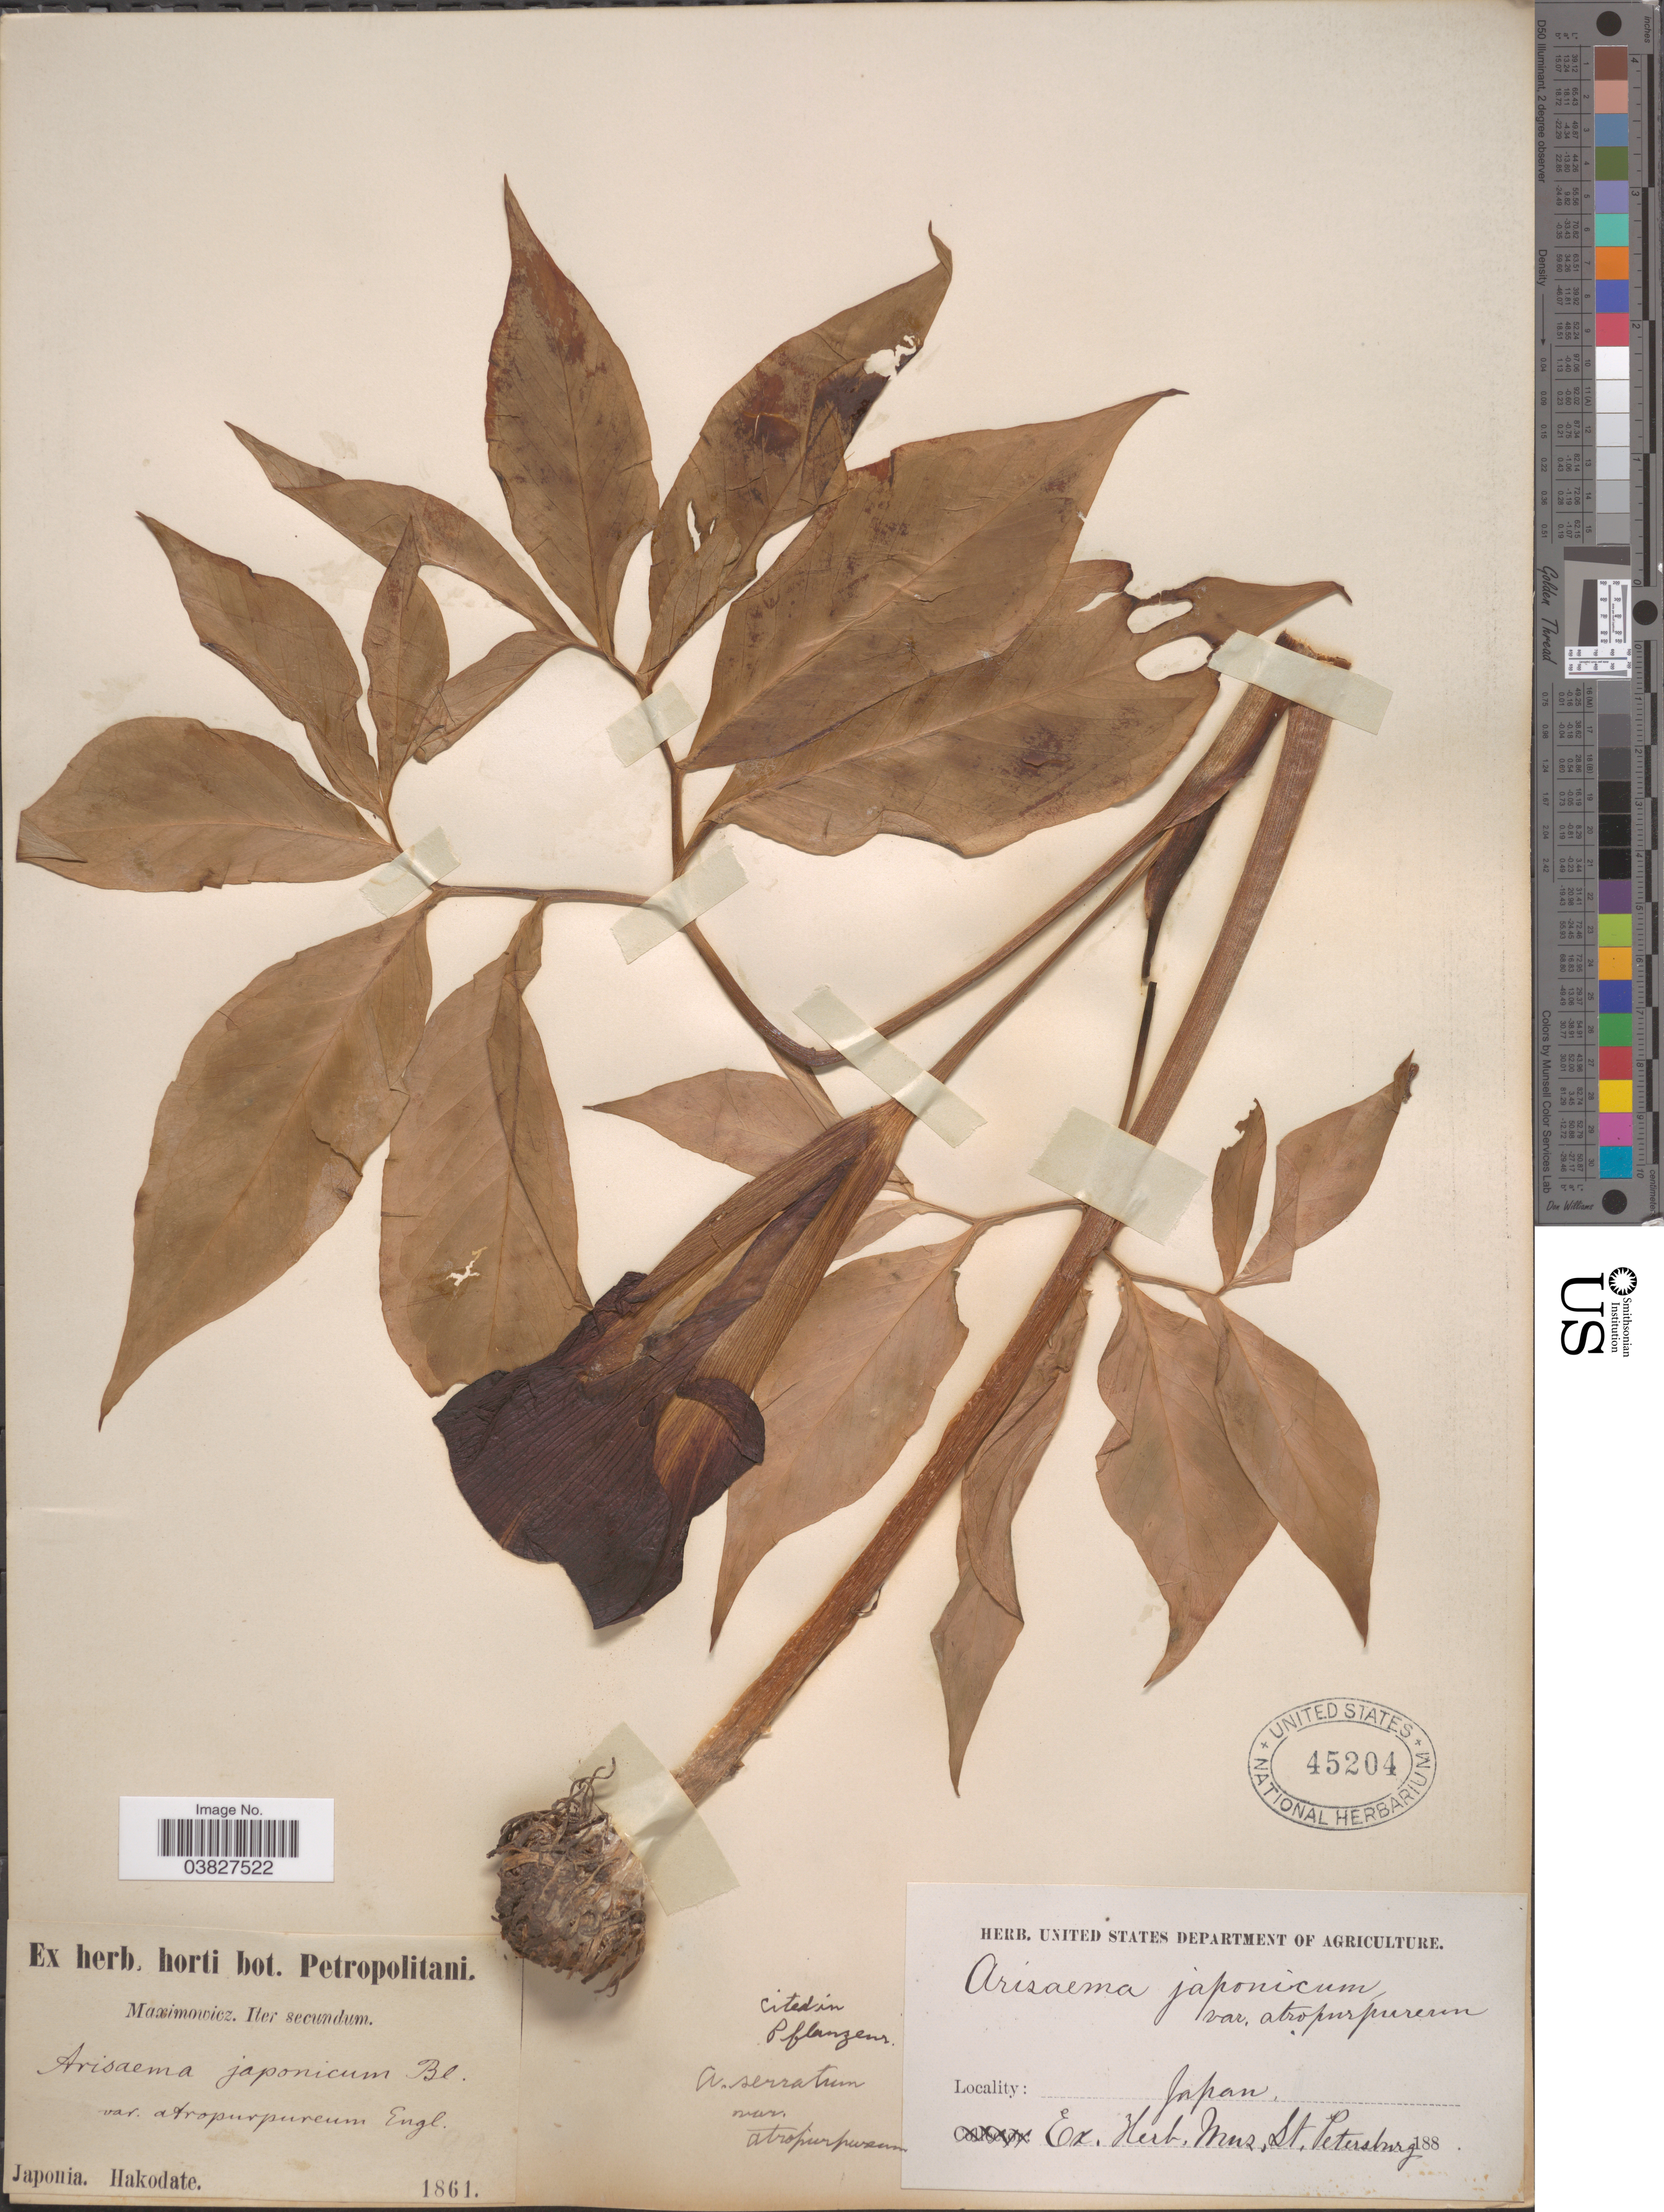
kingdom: Plantae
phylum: Tracheophyta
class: Liliopsida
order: Alismatales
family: Araceae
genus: Arisaema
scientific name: Arisaema serratum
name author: Schott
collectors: Maximowicz, --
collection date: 1861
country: Japan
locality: Hakodate. Ex. Herb. Mus. St. Petersburg.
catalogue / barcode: US 45204